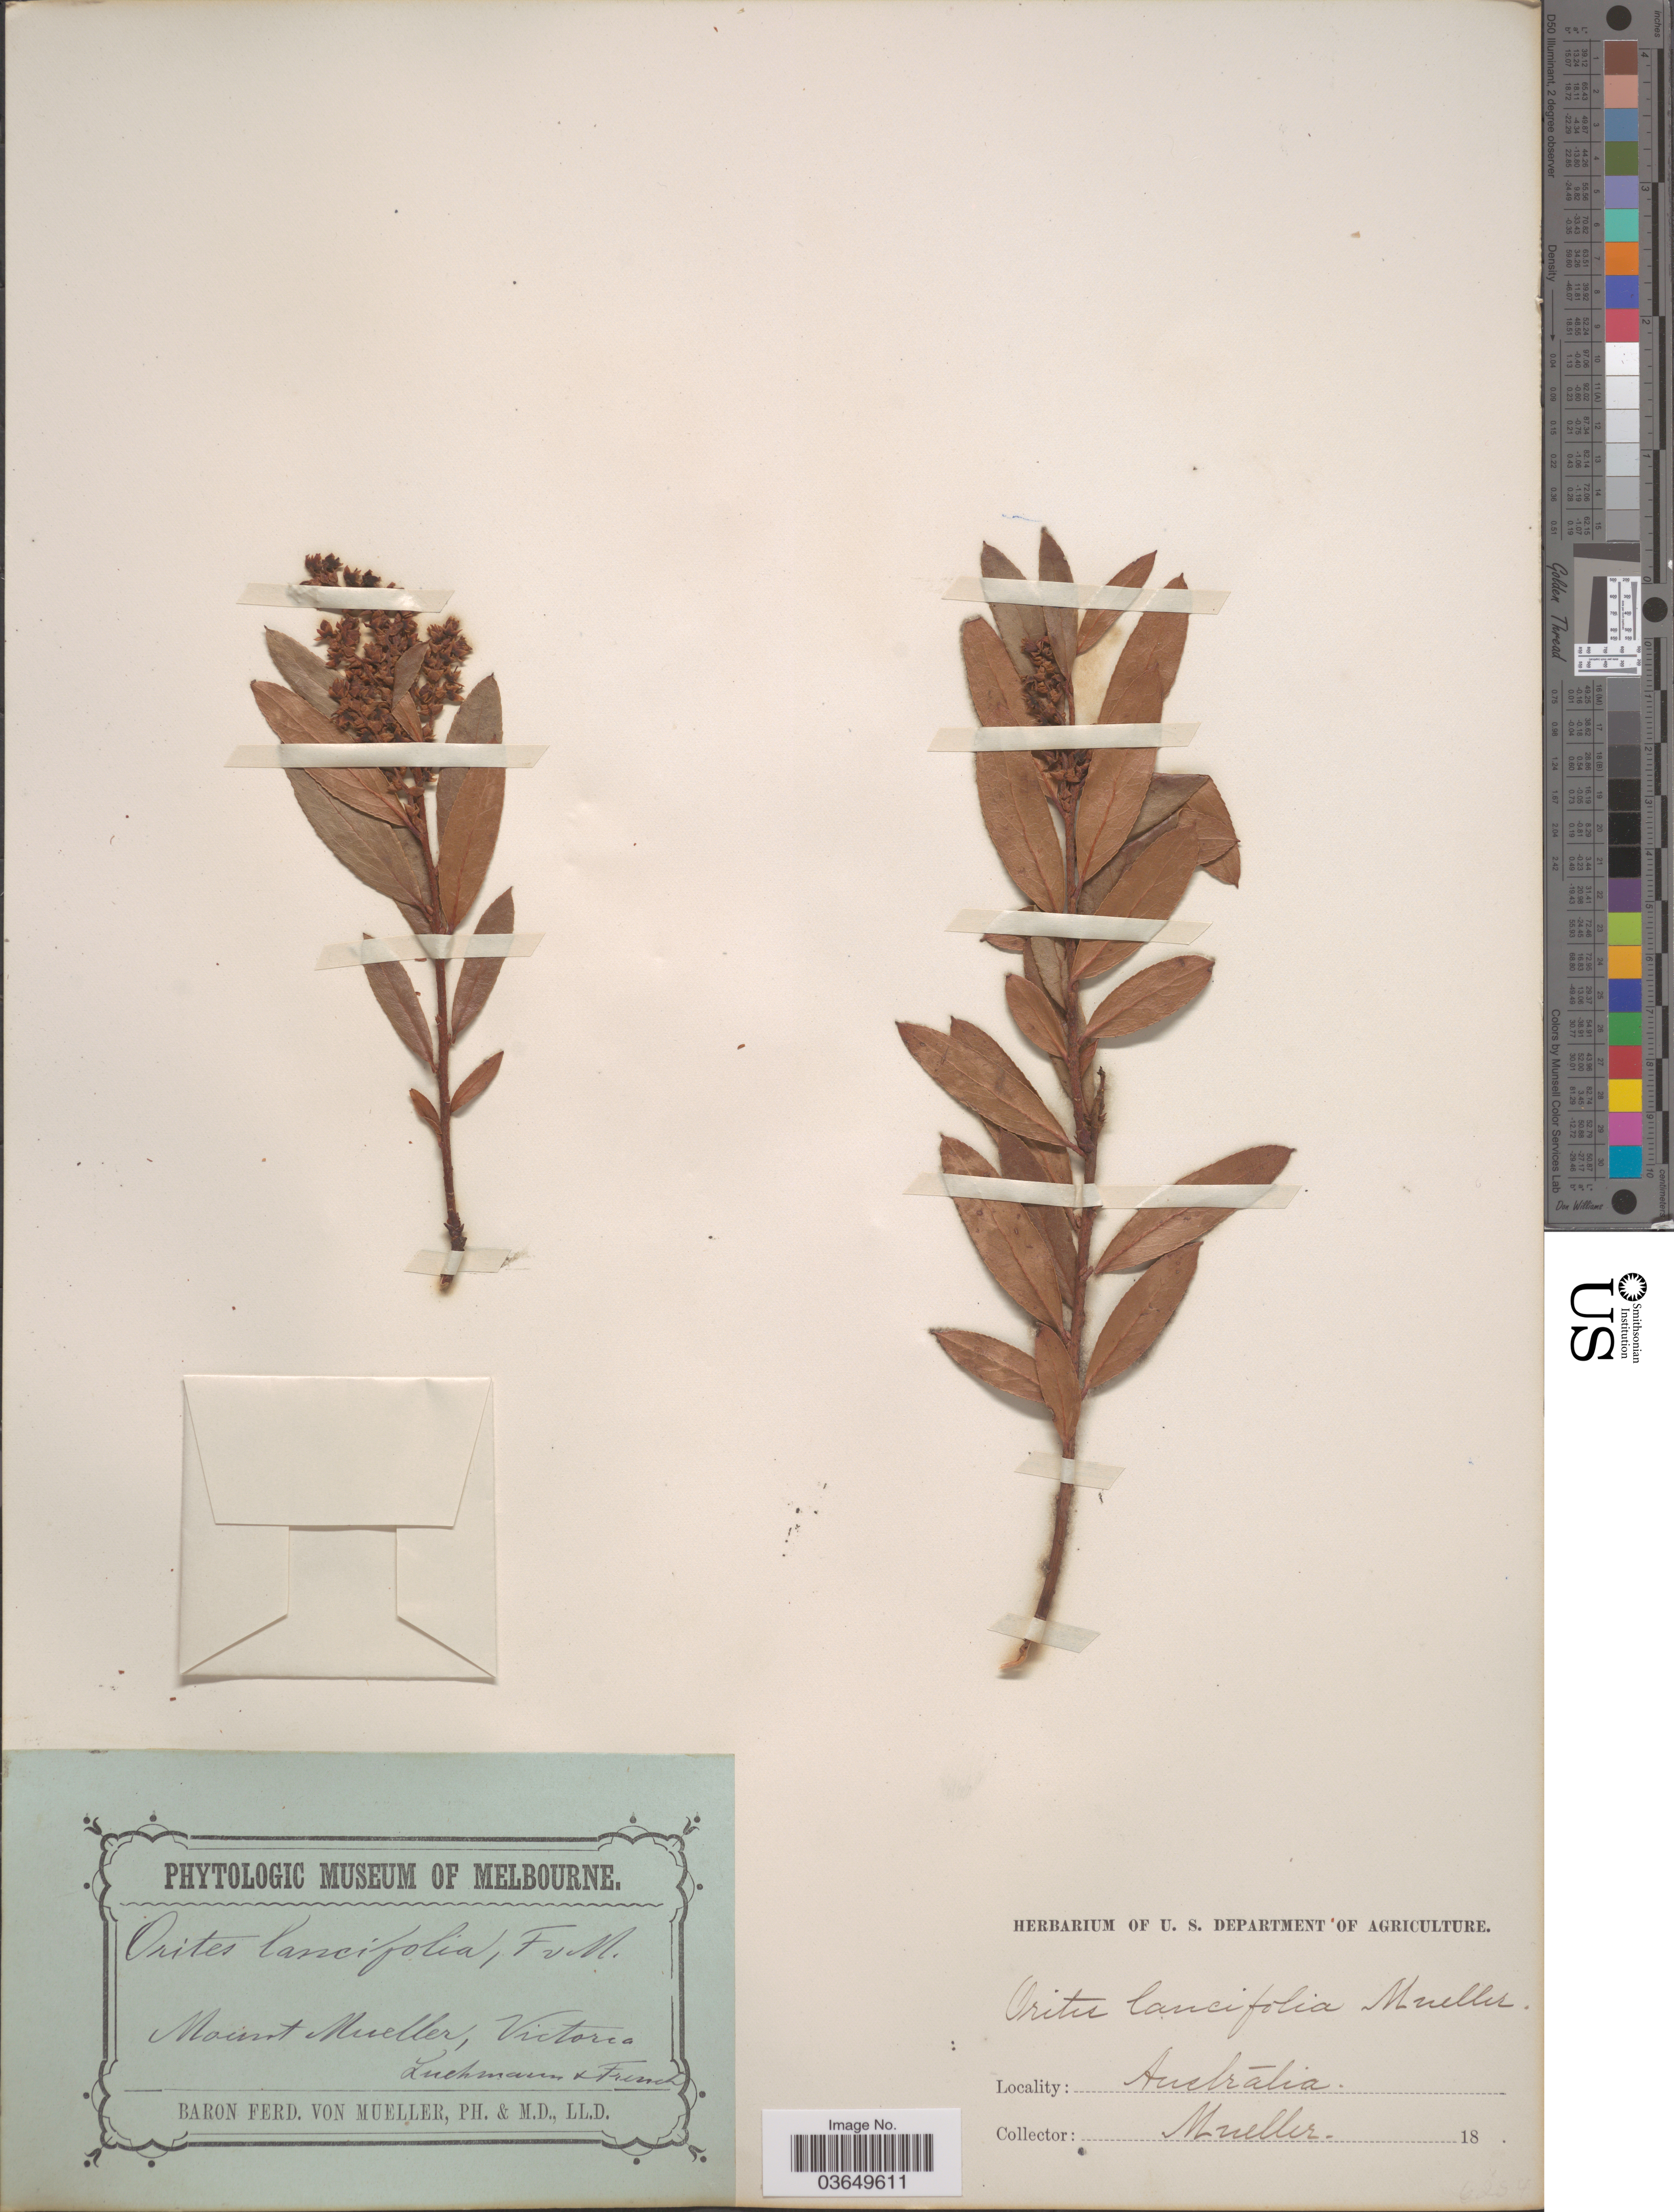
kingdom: Plantae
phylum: Tracheophyta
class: Magnoliopsida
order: Proteales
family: Proteaceae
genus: Orites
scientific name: Orites lancifolius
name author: F. Muell.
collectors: F. Mueller, Luehmann & French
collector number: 6254*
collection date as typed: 18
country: Australia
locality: Mount Mueller, Victoria.